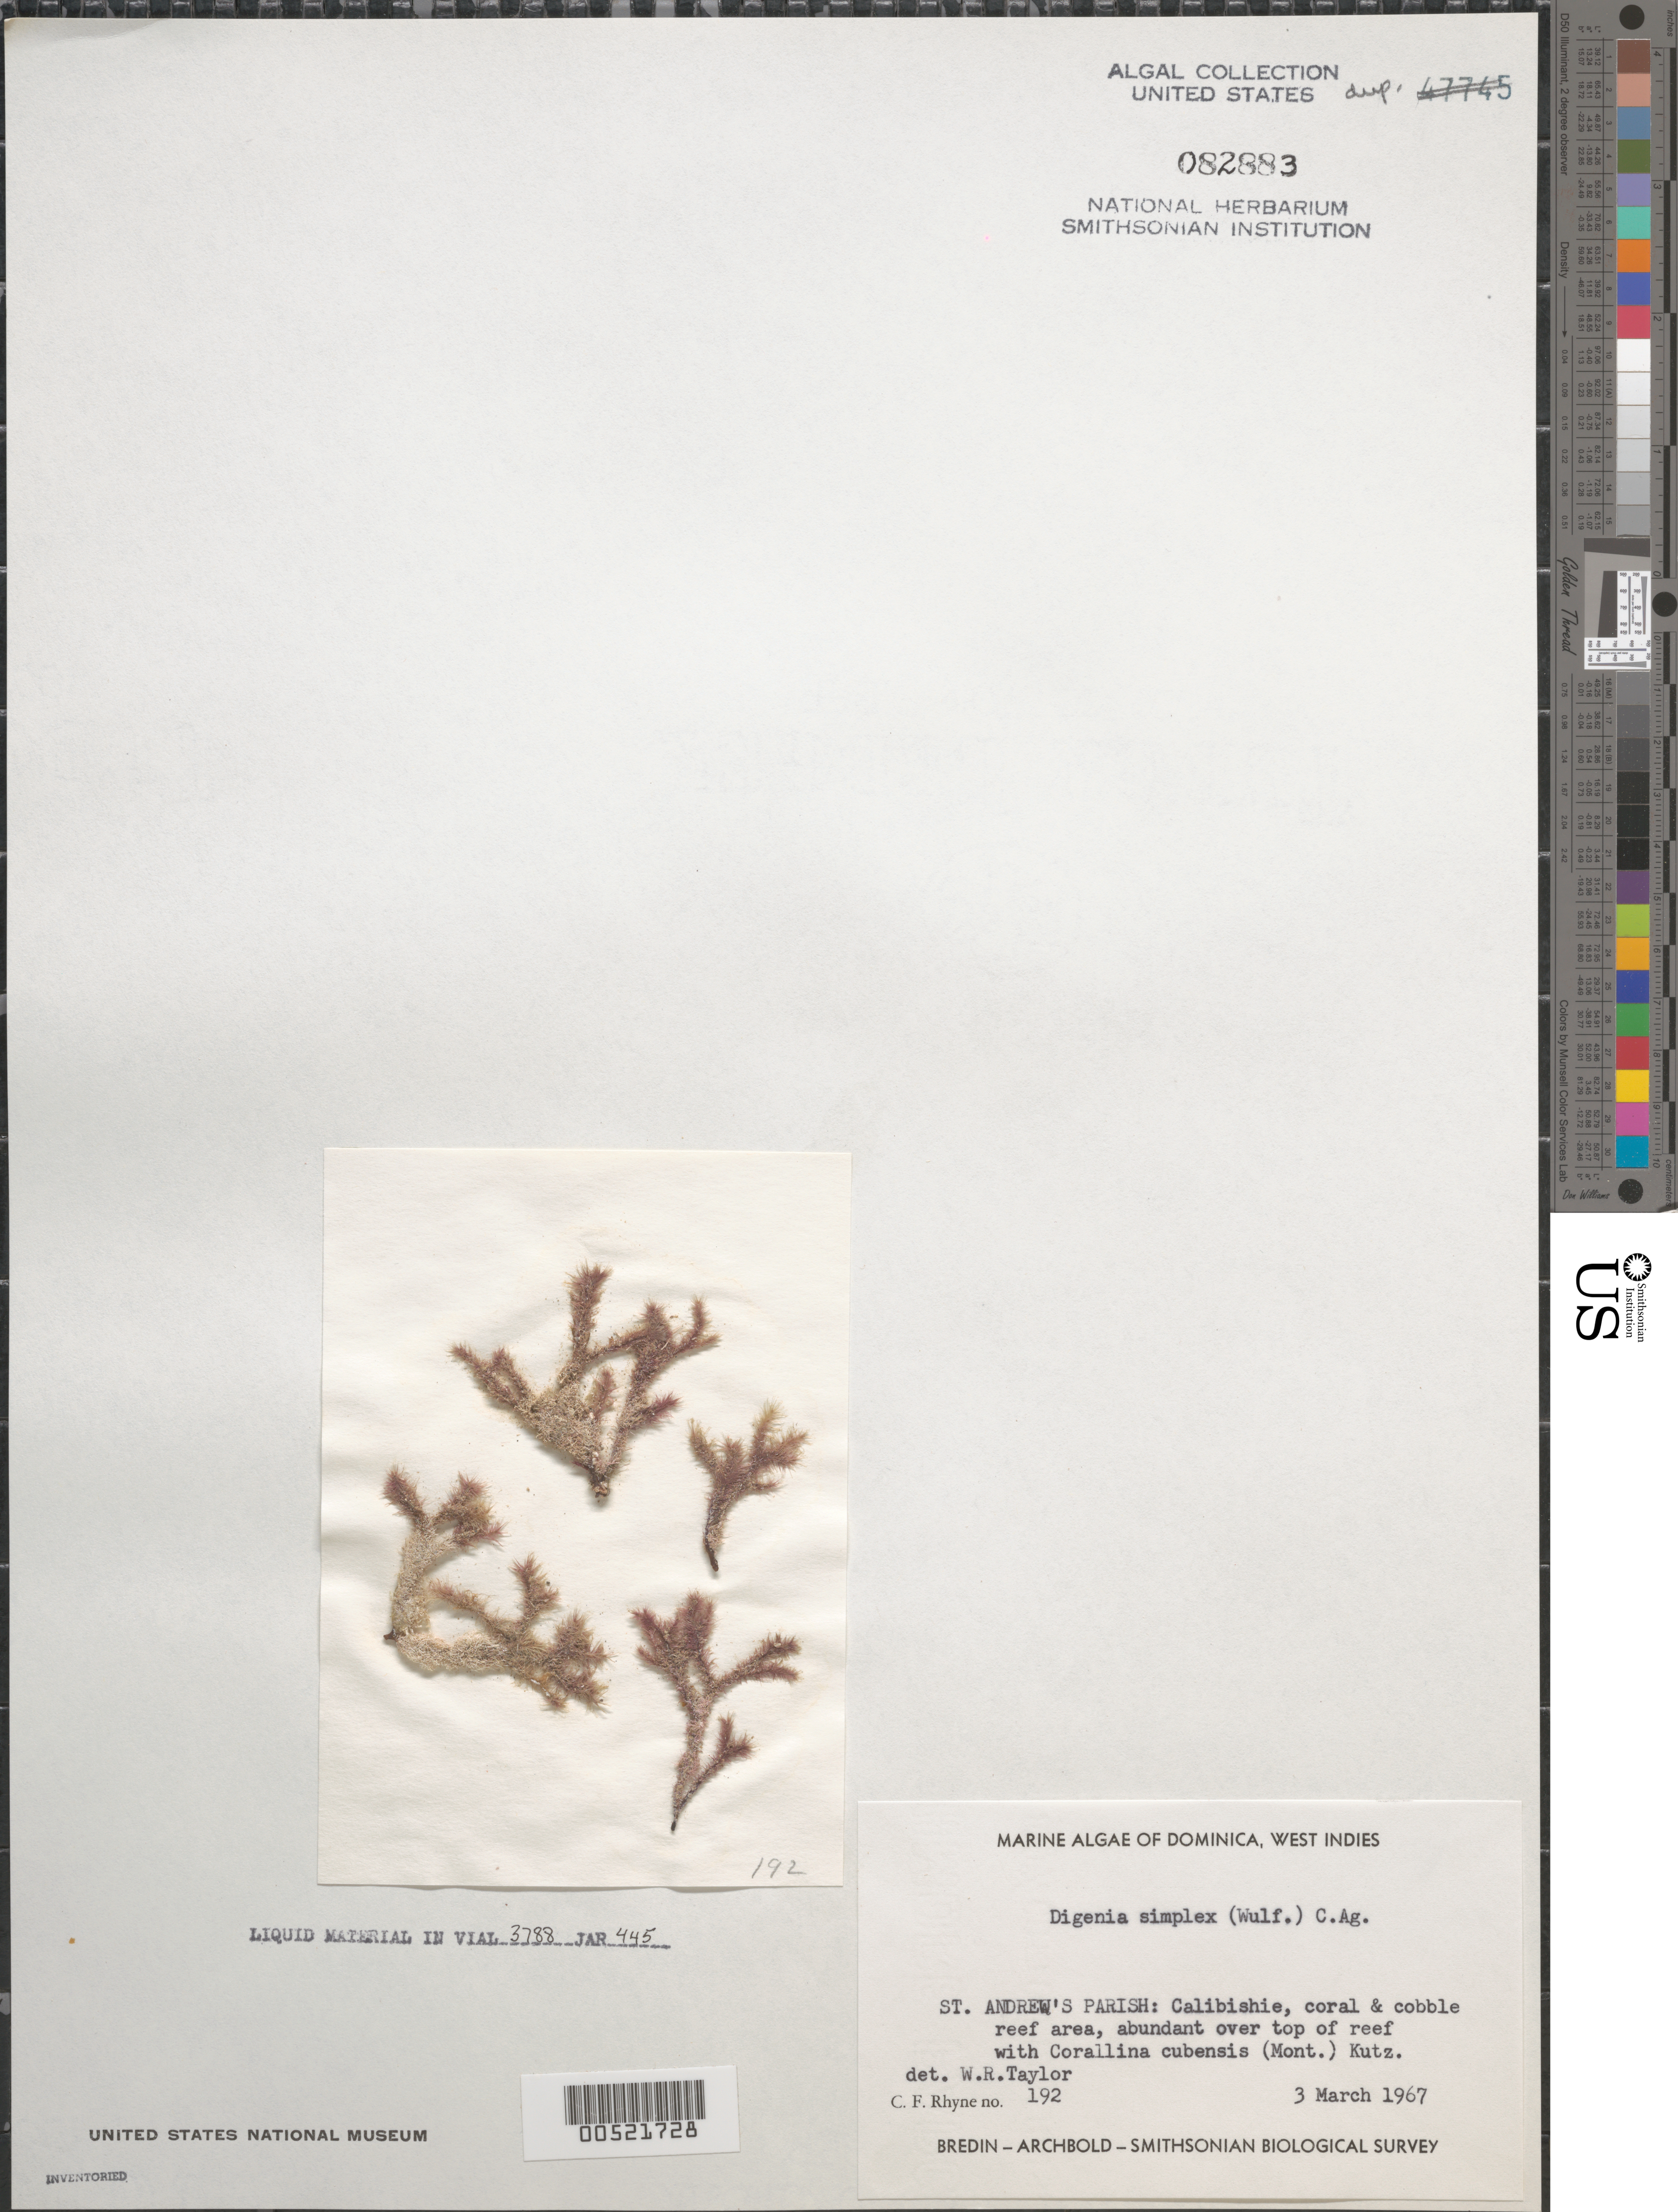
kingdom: Plantae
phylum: Rhodophyta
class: Florideophyceae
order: Ceramiales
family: Rhodomelaceae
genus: Digenea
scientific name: Digenea simplex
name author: (Wulfen) C. Agardh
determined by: Taylor, William R.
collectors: C. Rhyne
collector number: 192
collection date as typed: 03 Mar 1967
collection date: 1967-03-03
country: Dominica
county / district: St. Andrew's Parish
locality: Calibishie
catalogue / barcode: US 82883